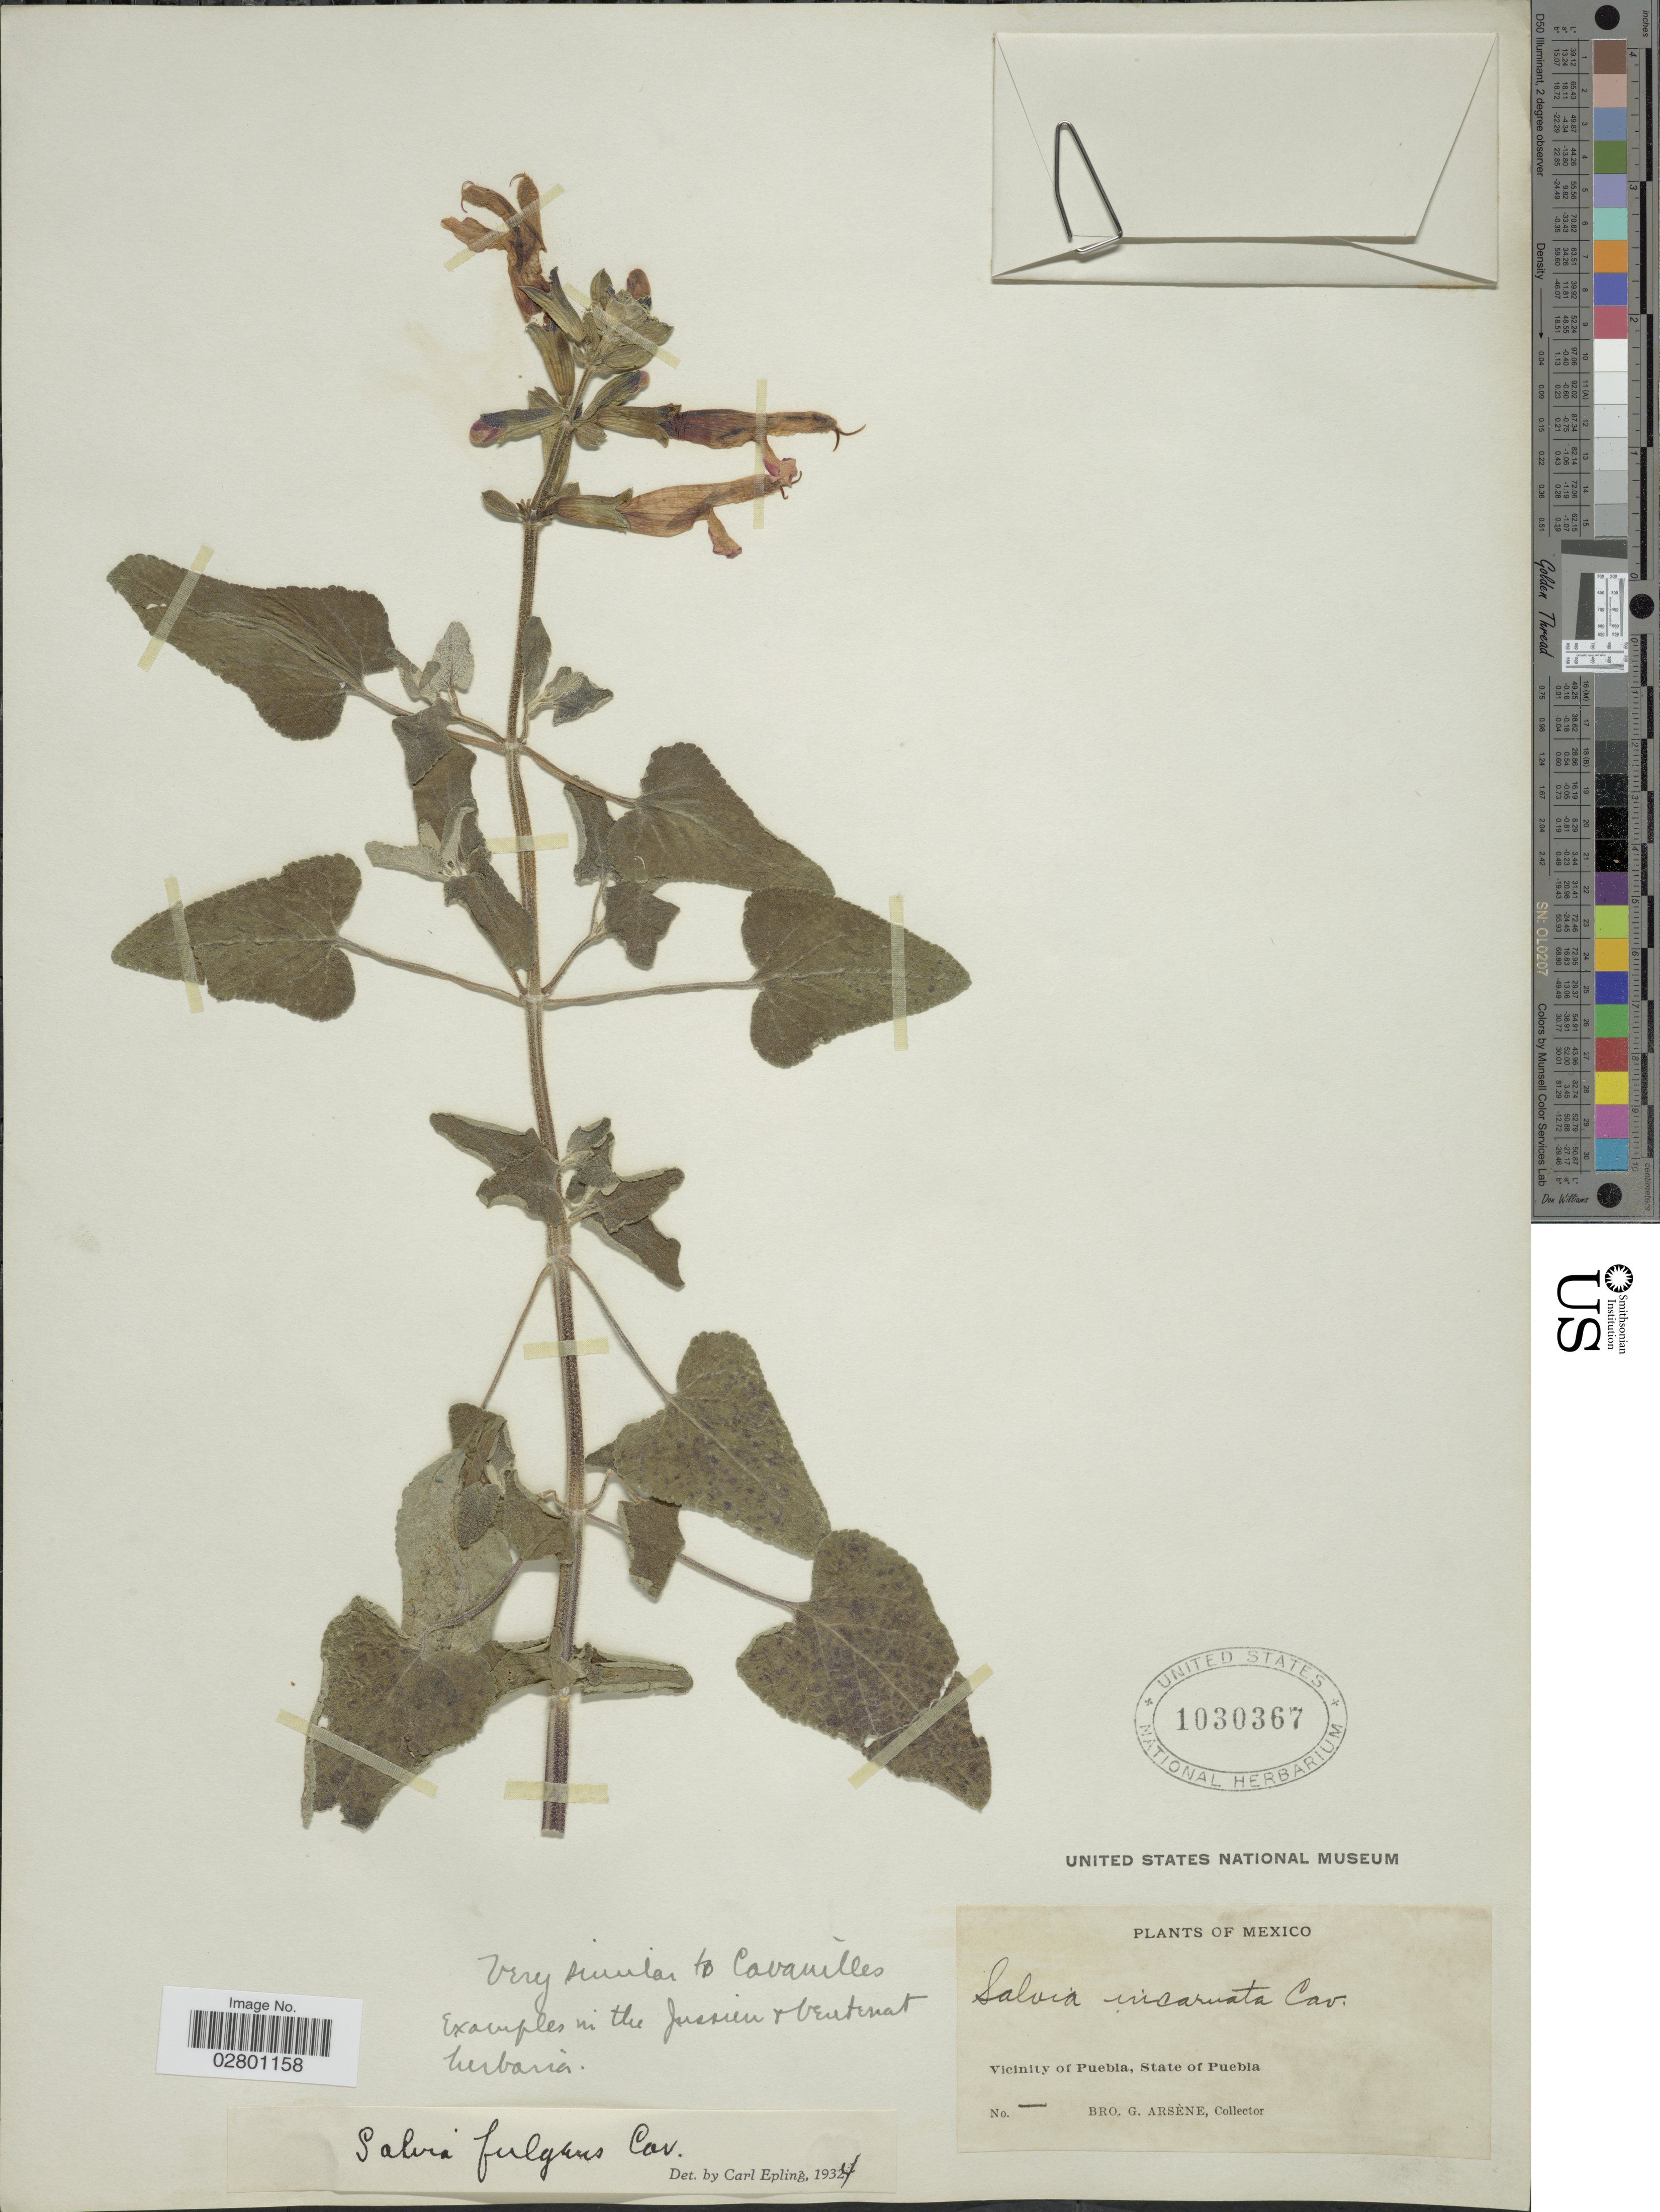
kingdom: Plantae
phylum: Tracheophyta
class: Magnoliopsida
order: Lamiales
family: Lamiaceae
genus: Salvia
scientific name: Salvia fulgens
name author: Cav.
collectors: Bro. G. Arsène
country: Mexico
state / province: Puebla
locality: Vicinity of Puebla.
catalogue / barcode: US 1030367